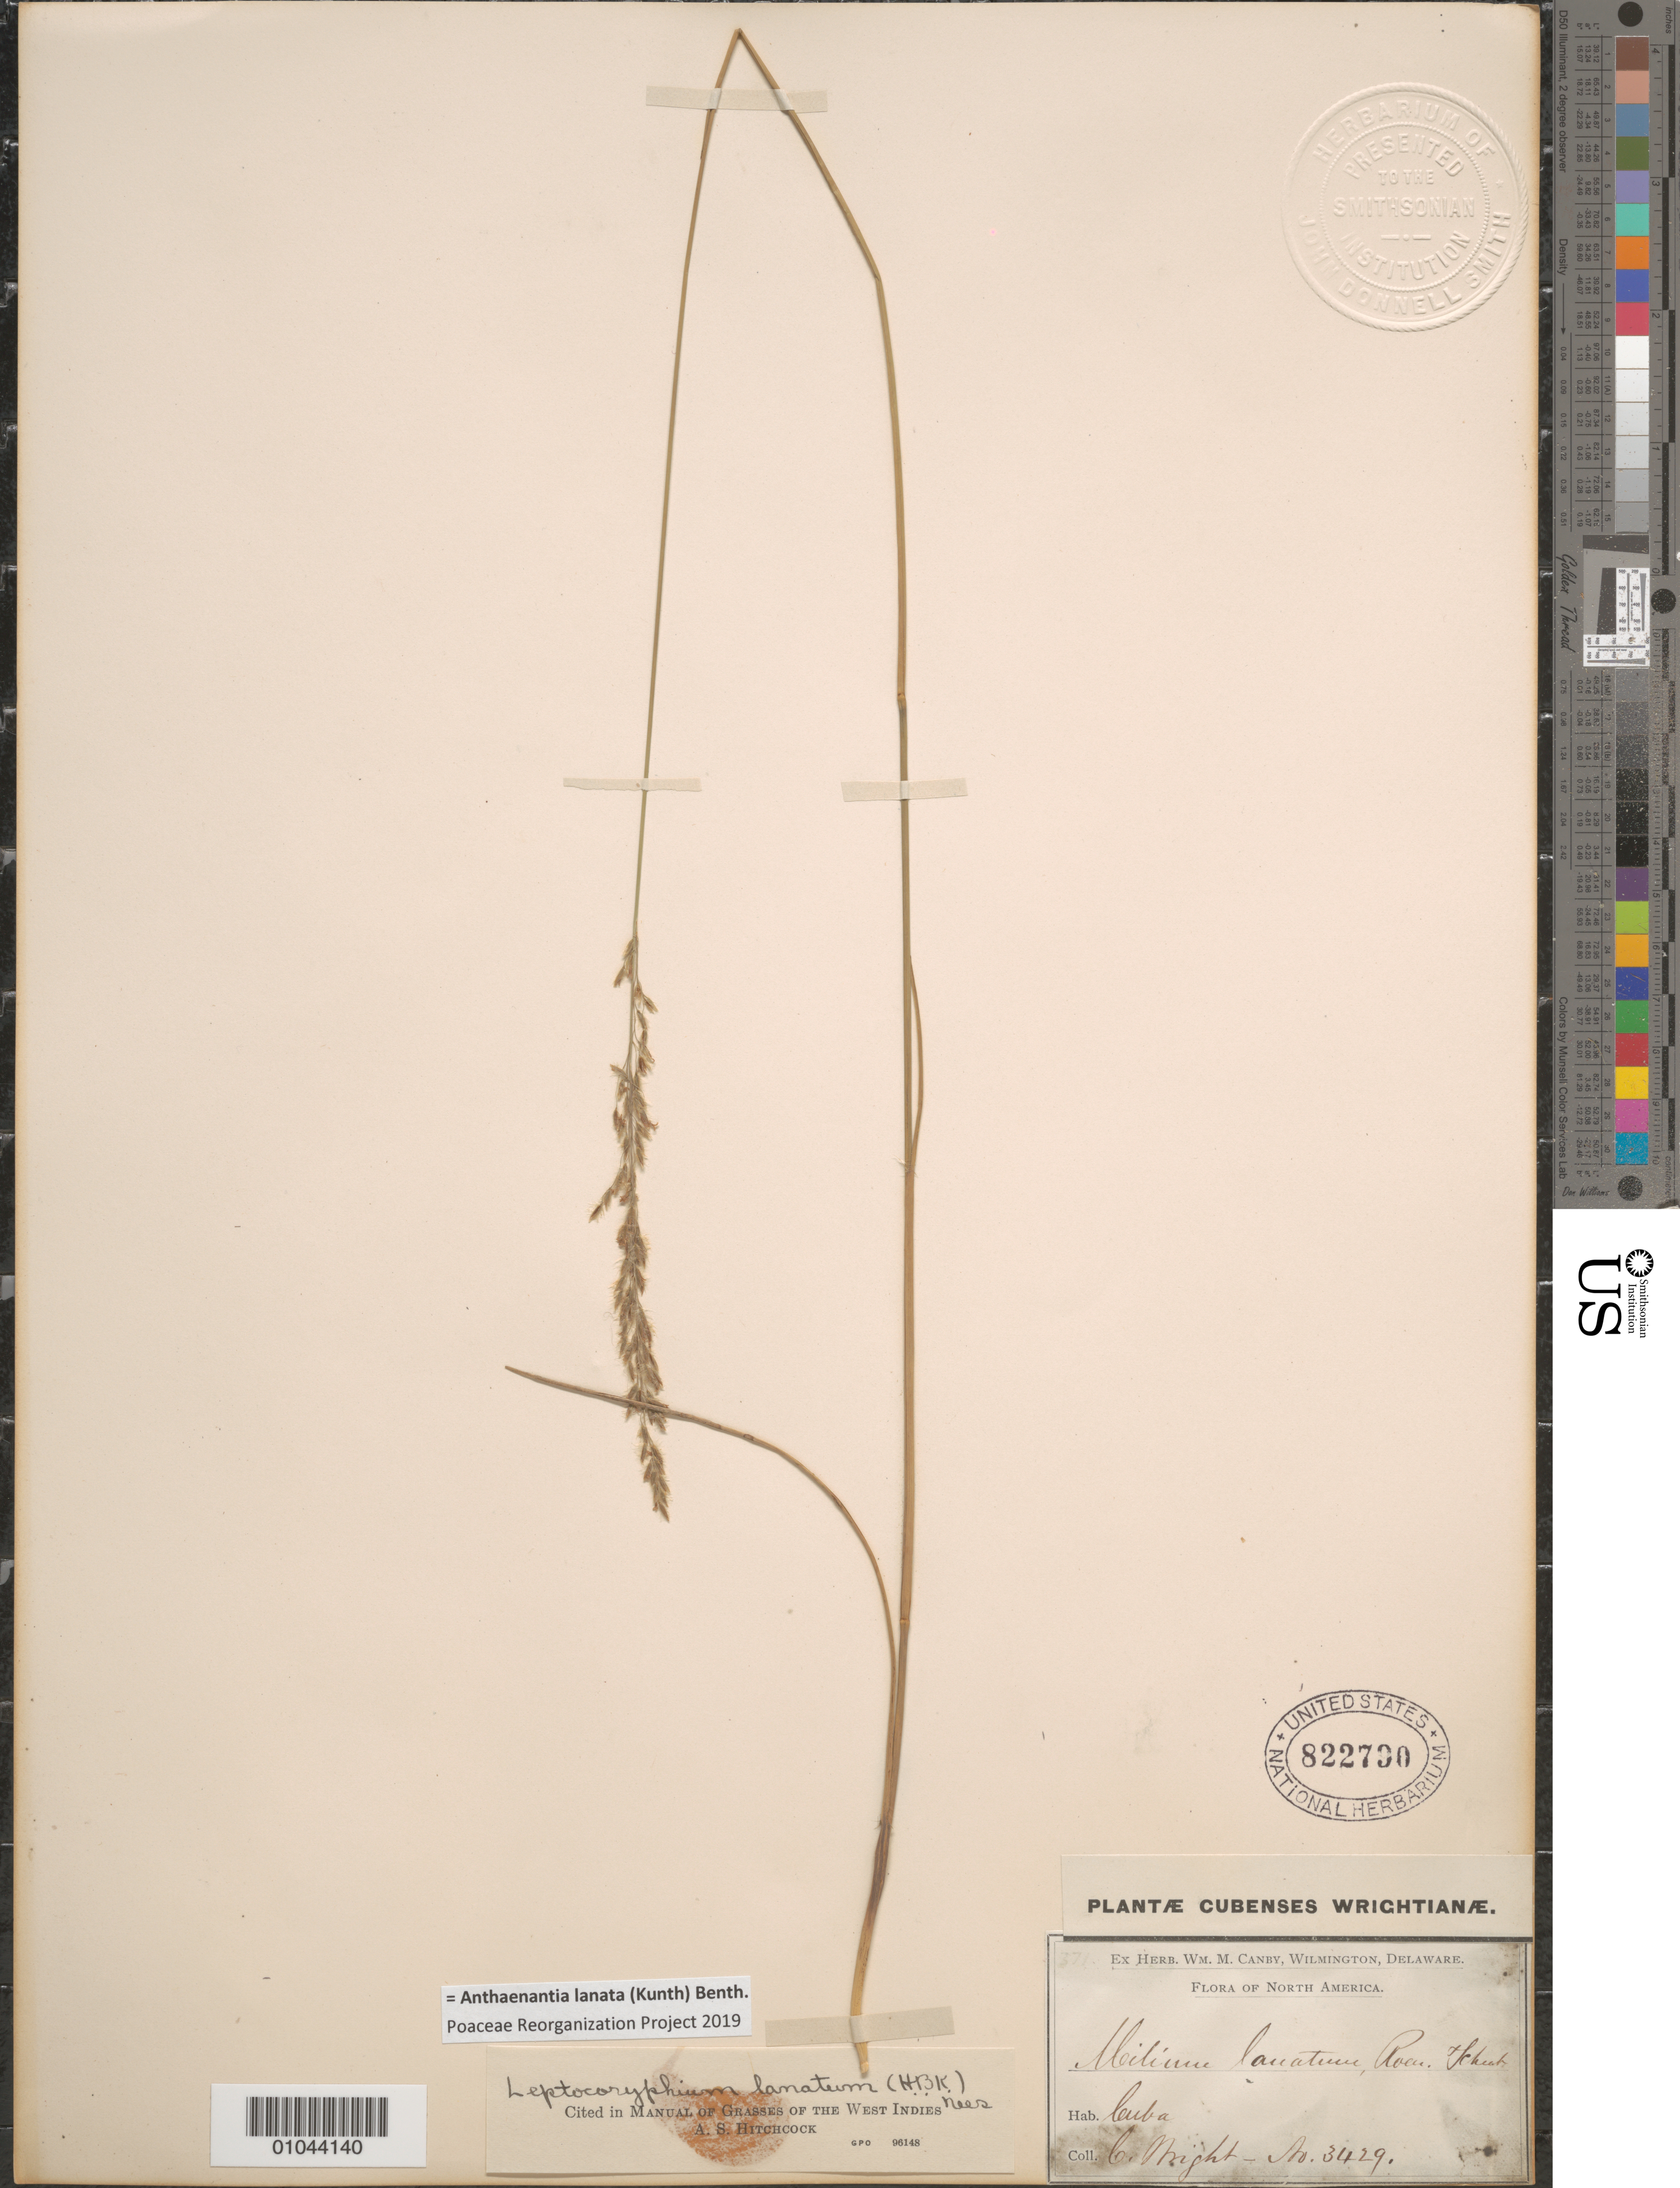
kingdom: Plantae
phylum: Tracheophyta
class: Liliopsida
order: Poales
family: Poaceae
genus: Leptocoryphium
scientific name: Leptocoryphium lanatum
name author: (Kunth) Nees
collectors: C. Wright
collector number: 3429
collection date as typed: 1863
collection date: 1863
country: Cuba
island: Cuba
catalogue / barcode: US 822790